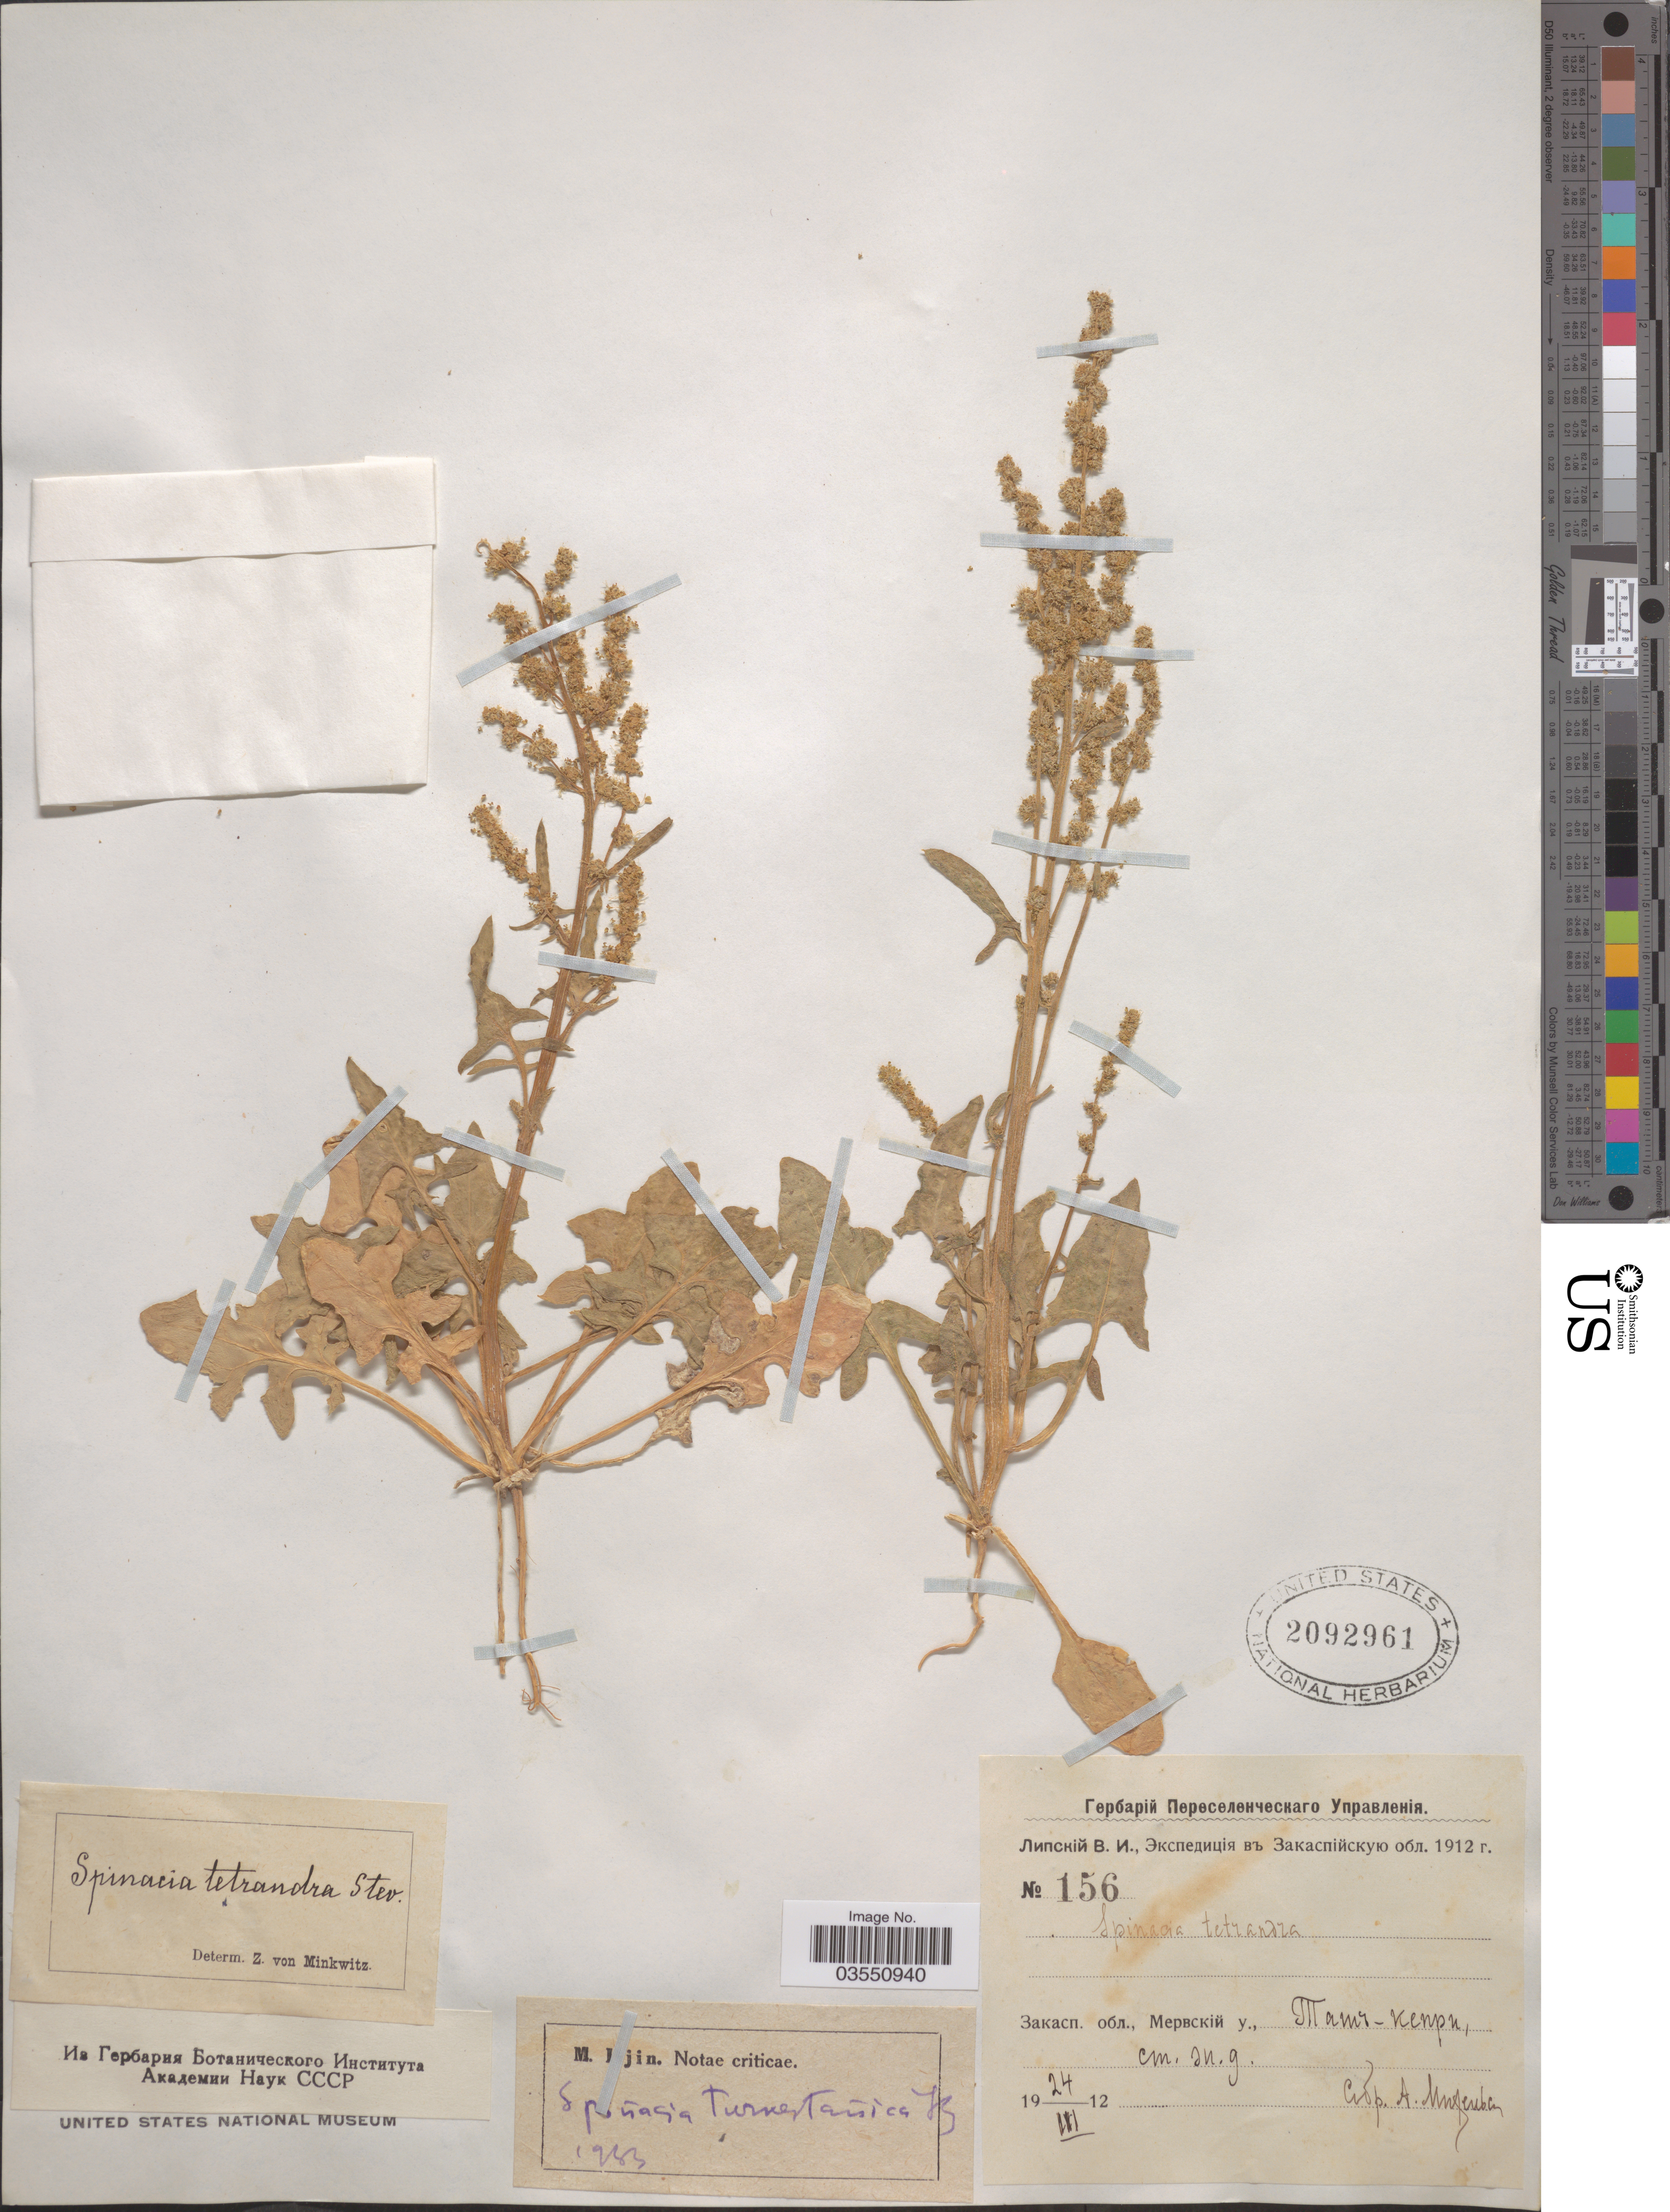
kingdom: Plantae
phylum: Tracheophyta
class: Magnoliopsida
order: Caryophyllales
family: Amaranthaceae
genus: Spinacia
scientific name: Spinacia tetrandra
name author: Steven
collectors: A. Mikhelson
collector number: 156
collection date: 1912-03-24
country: Turkmenistan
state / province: Mary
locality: Rail-road station Tat-Kepri.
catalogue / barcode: US 2092961